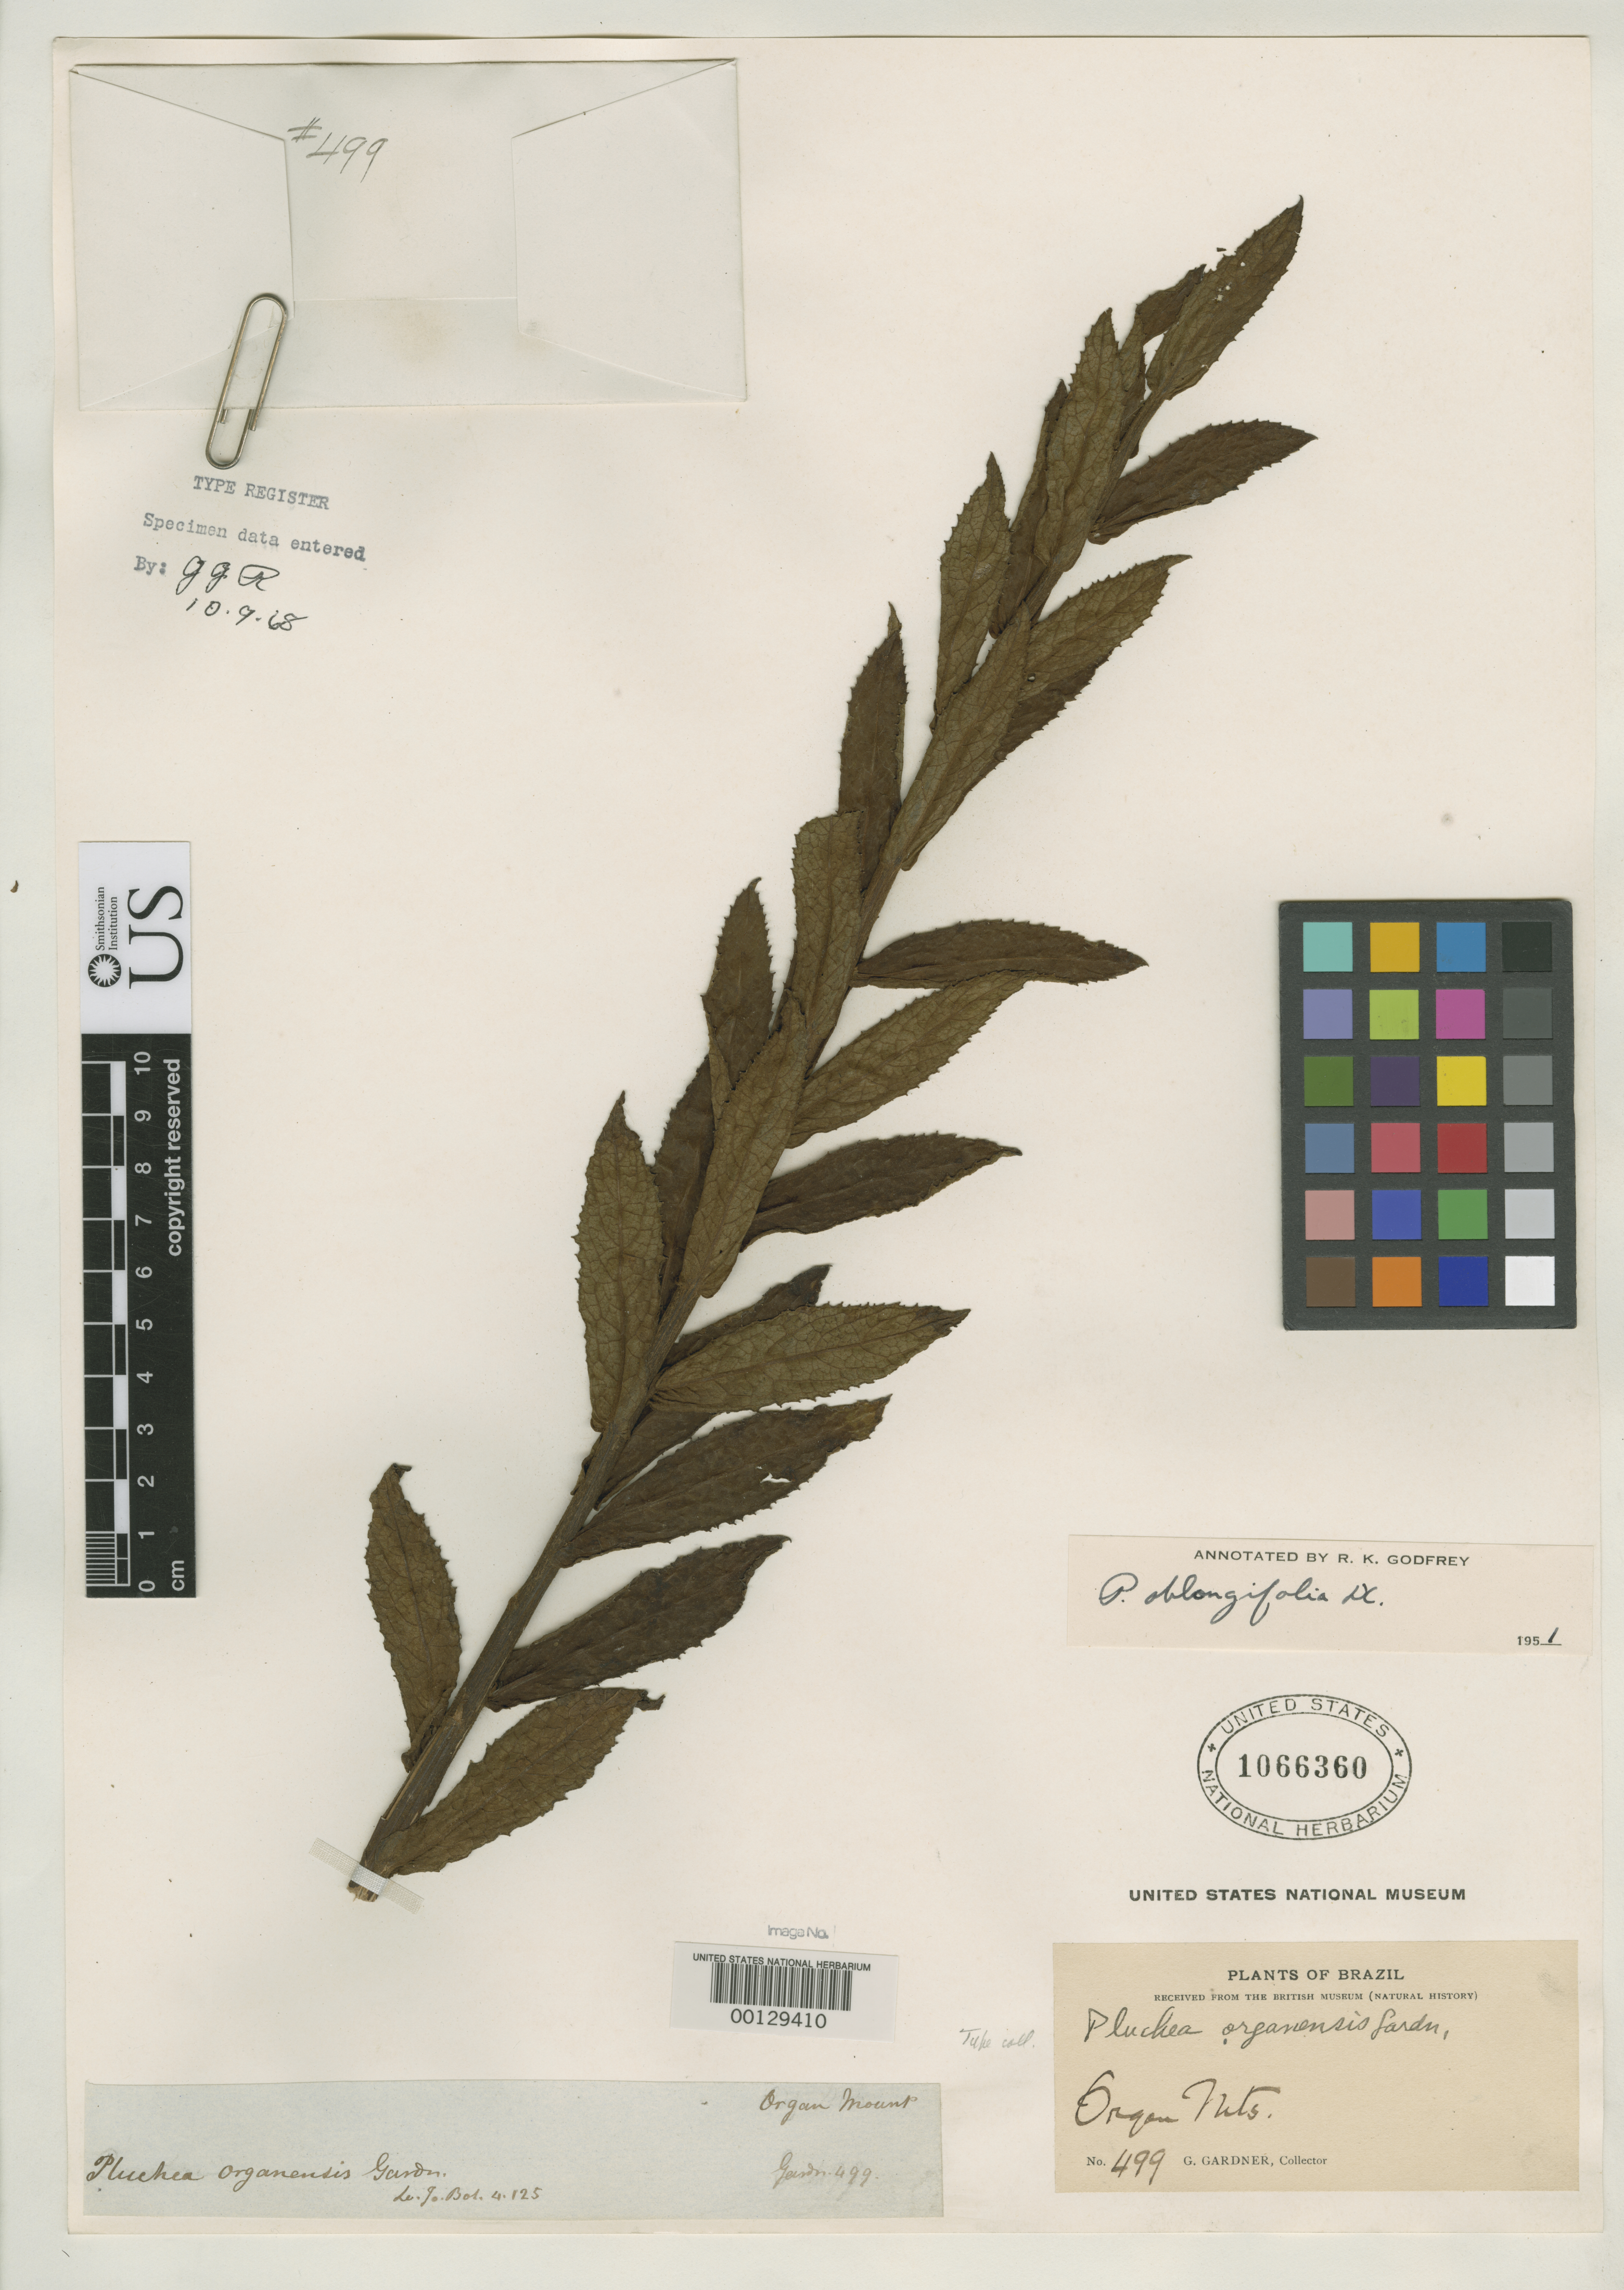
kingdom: Plantae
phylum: Tracheophyta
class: Magnoliopsida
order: Asterales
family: Asteraceae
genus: Pluchea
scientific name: Pluchea organensis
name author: Gardner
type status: Isotype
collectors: G. Gardner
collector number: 499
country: Brazil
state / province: Rio de Janeiro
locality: Organ Mts.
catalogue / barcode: US 1066360